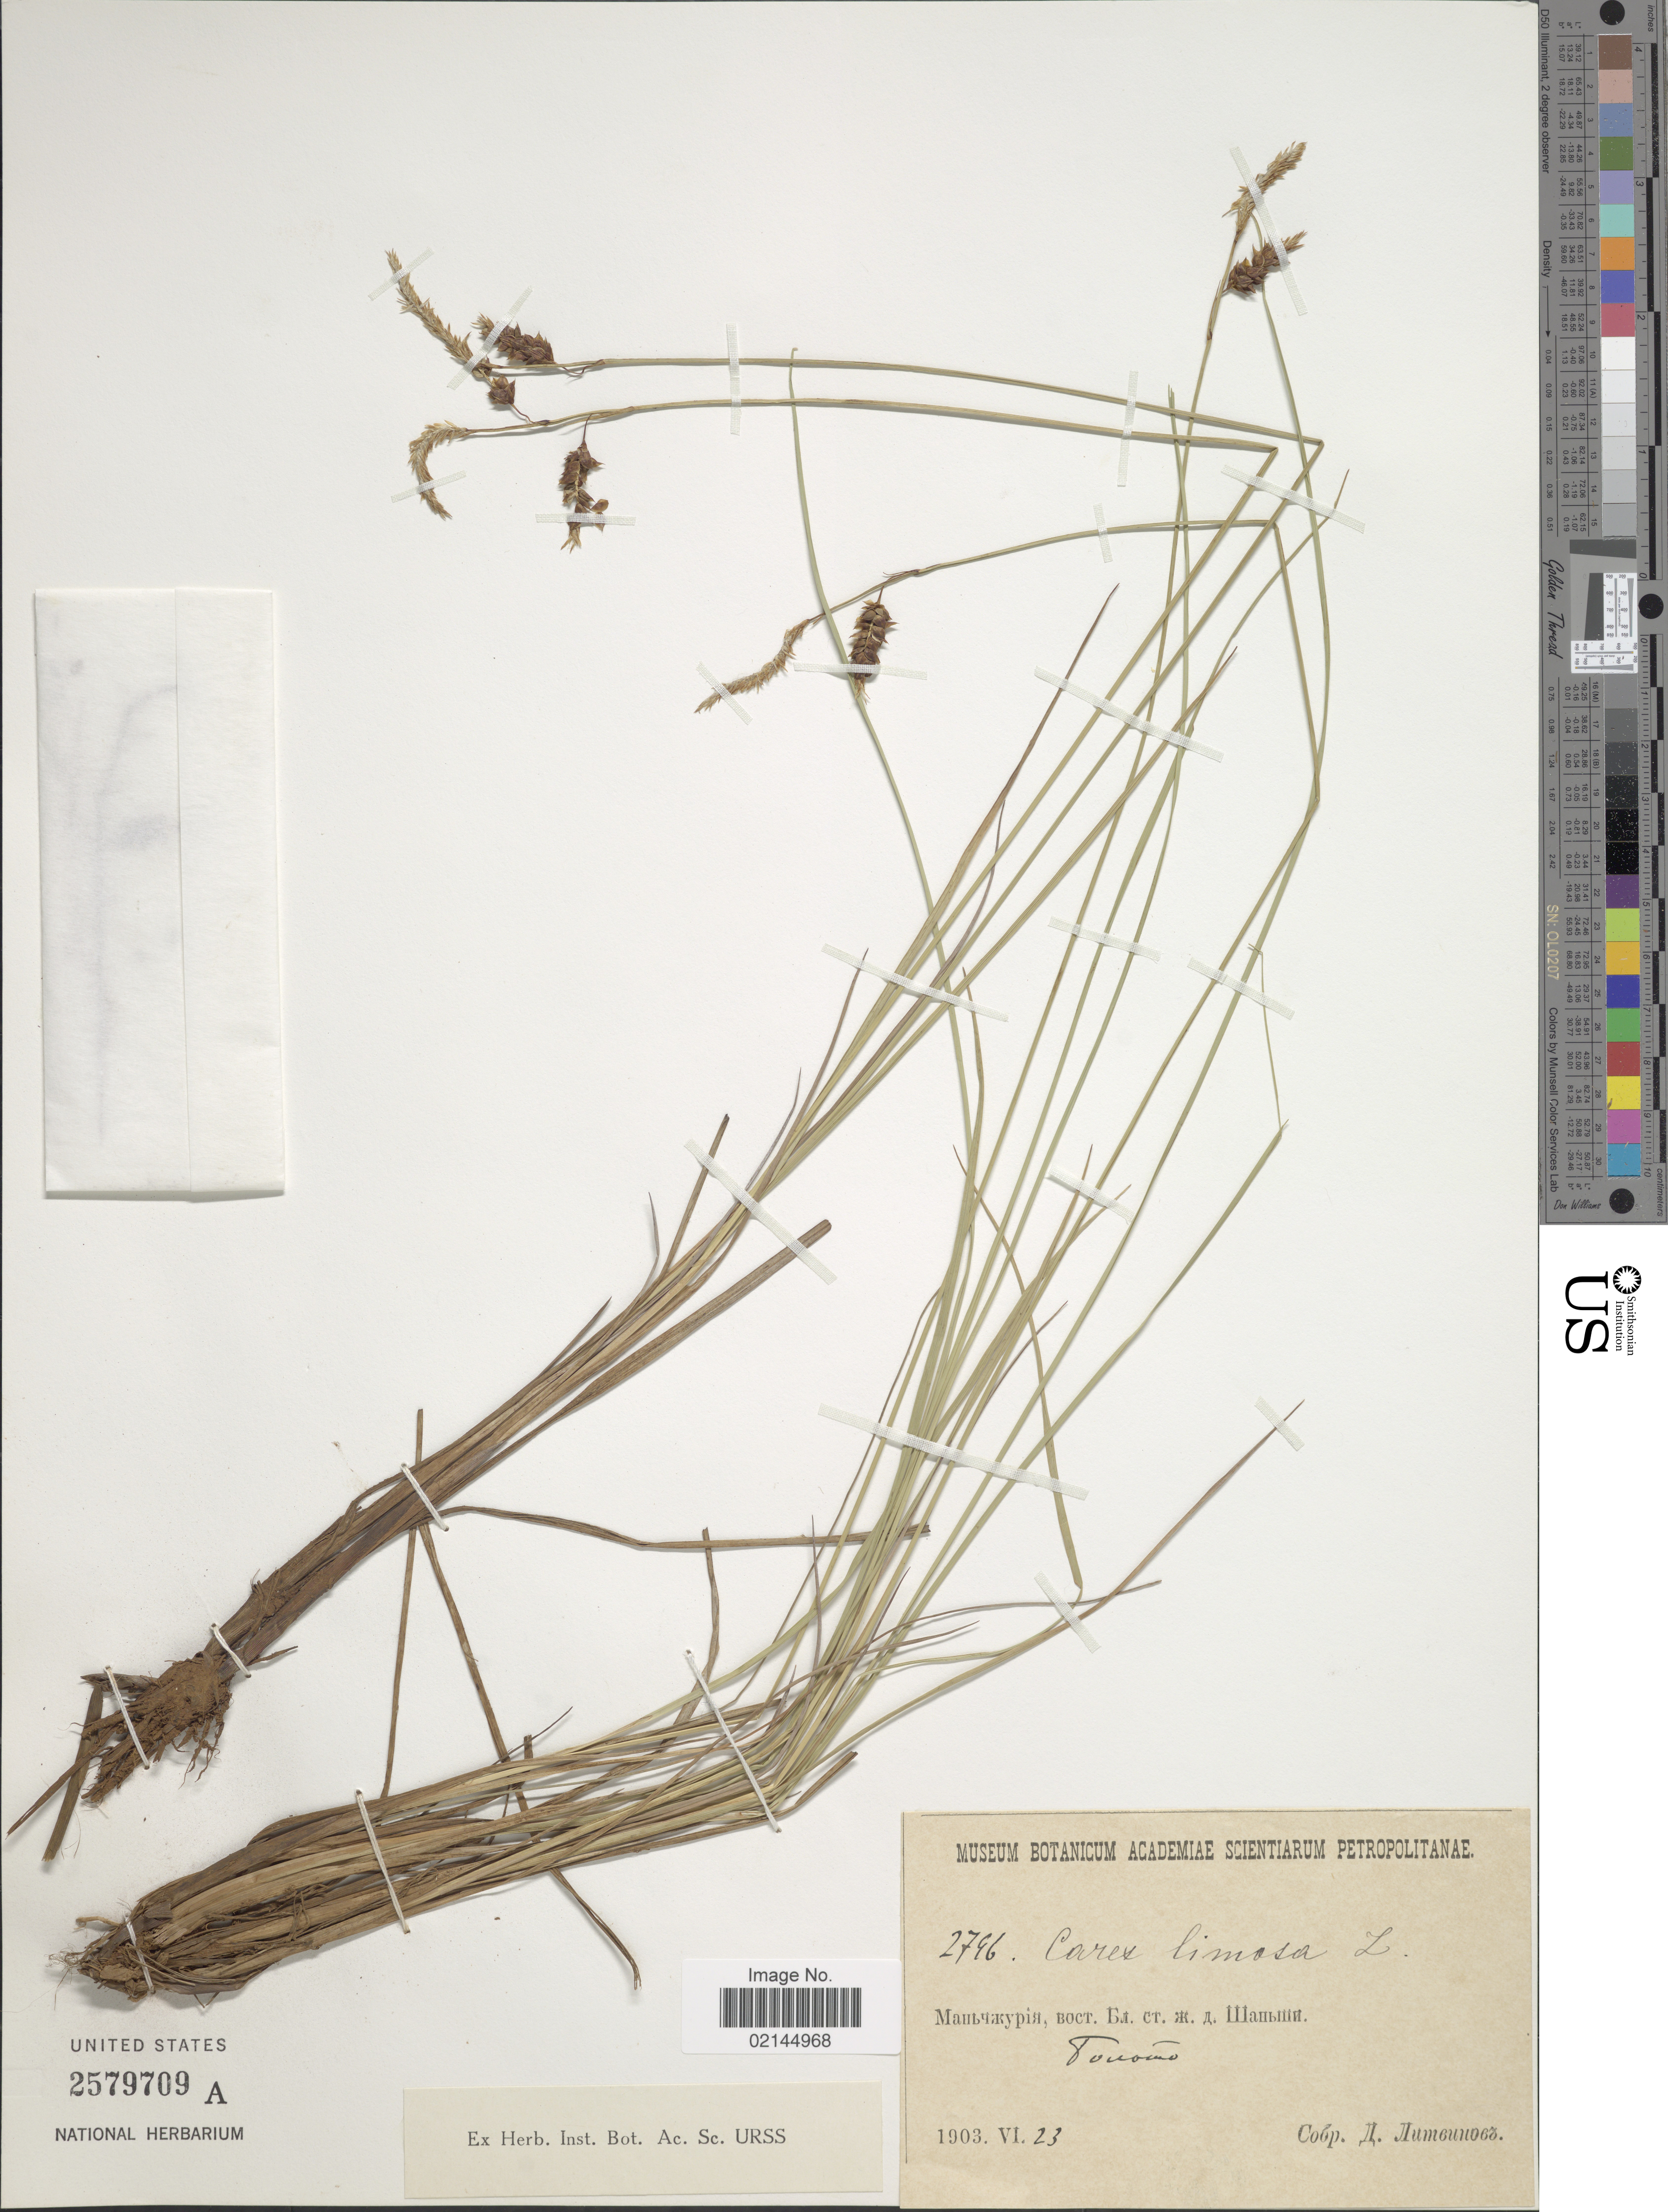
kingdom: Plantae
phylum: Tracheophyta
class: Liliopsida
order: Poales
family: Cyperaceae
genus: Carex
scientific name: Carex limosa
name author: L.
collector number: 2796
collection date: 1903-06-23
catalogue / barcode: US 2579709A